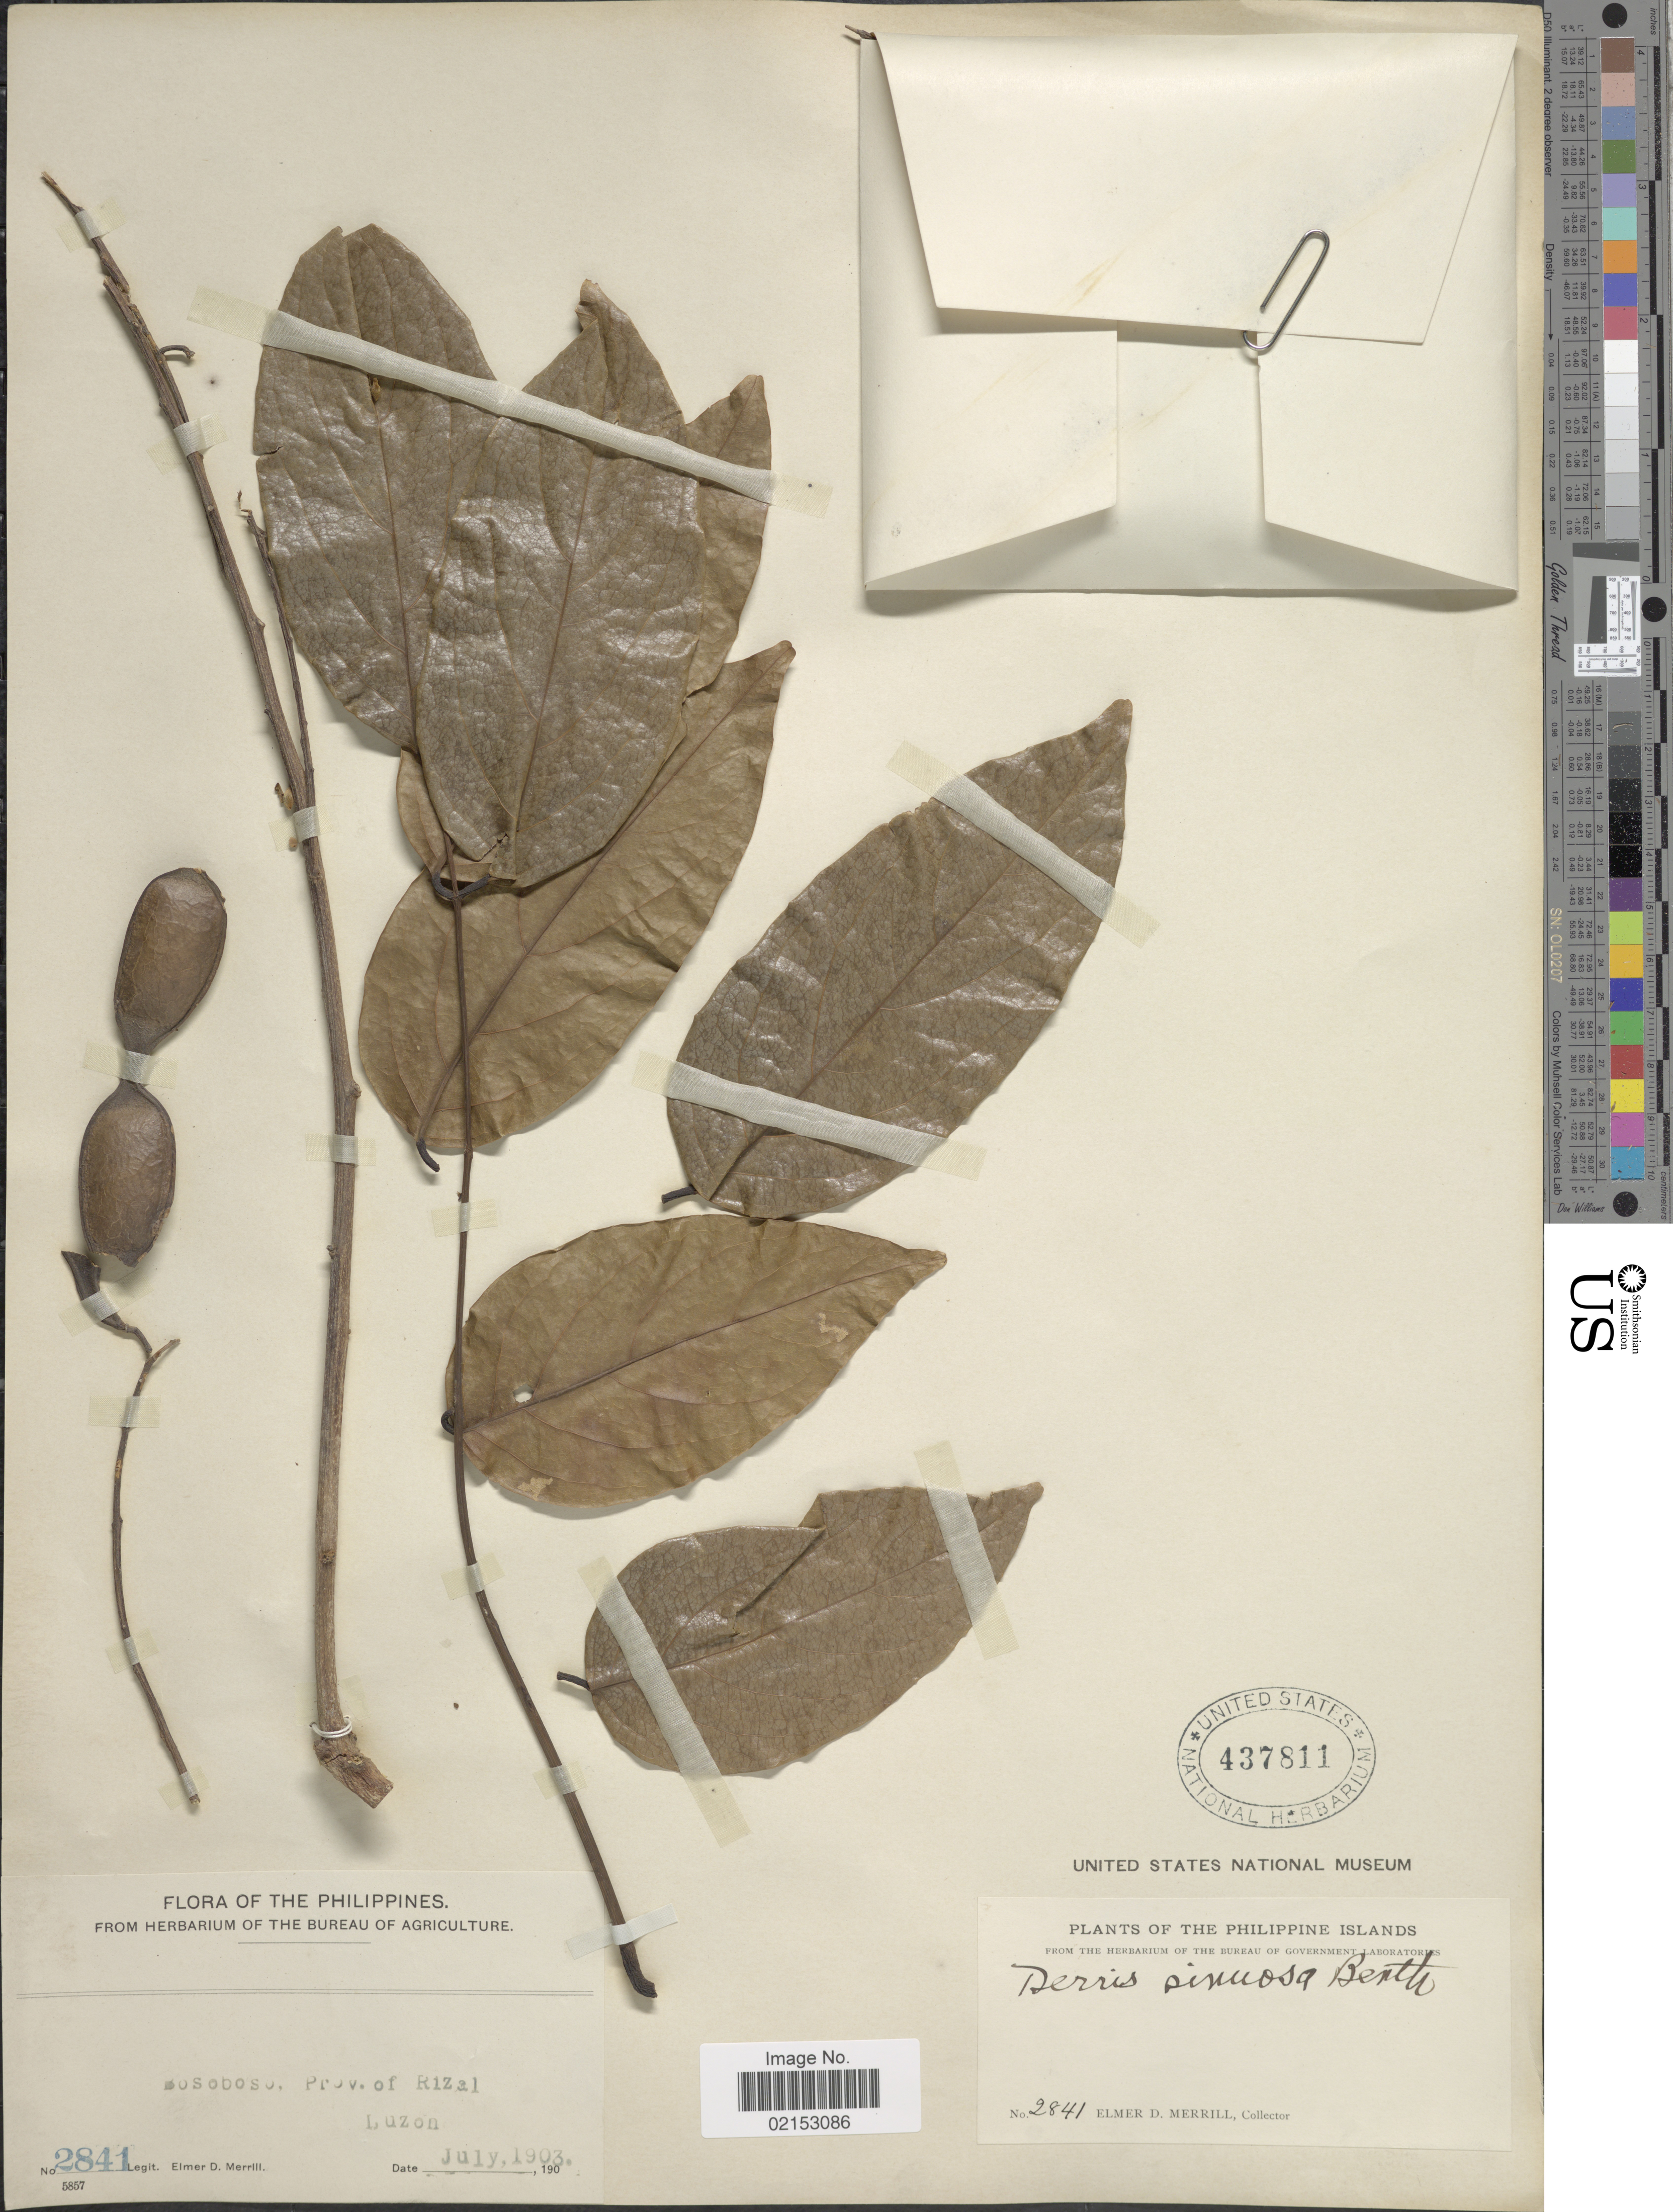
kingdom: Plantae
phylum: Tracheophyta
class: Magnoliopsida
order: Fabales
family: Fabaceae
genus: Aganope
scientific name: Aganope heptaphylla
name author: (L.) Polhill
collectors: E. D. Merrill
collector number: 2841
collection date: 1903-07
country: Philippines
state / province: Calabarzon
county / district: Rizal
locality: Bosoboso, Luzon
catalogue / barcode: US 437811